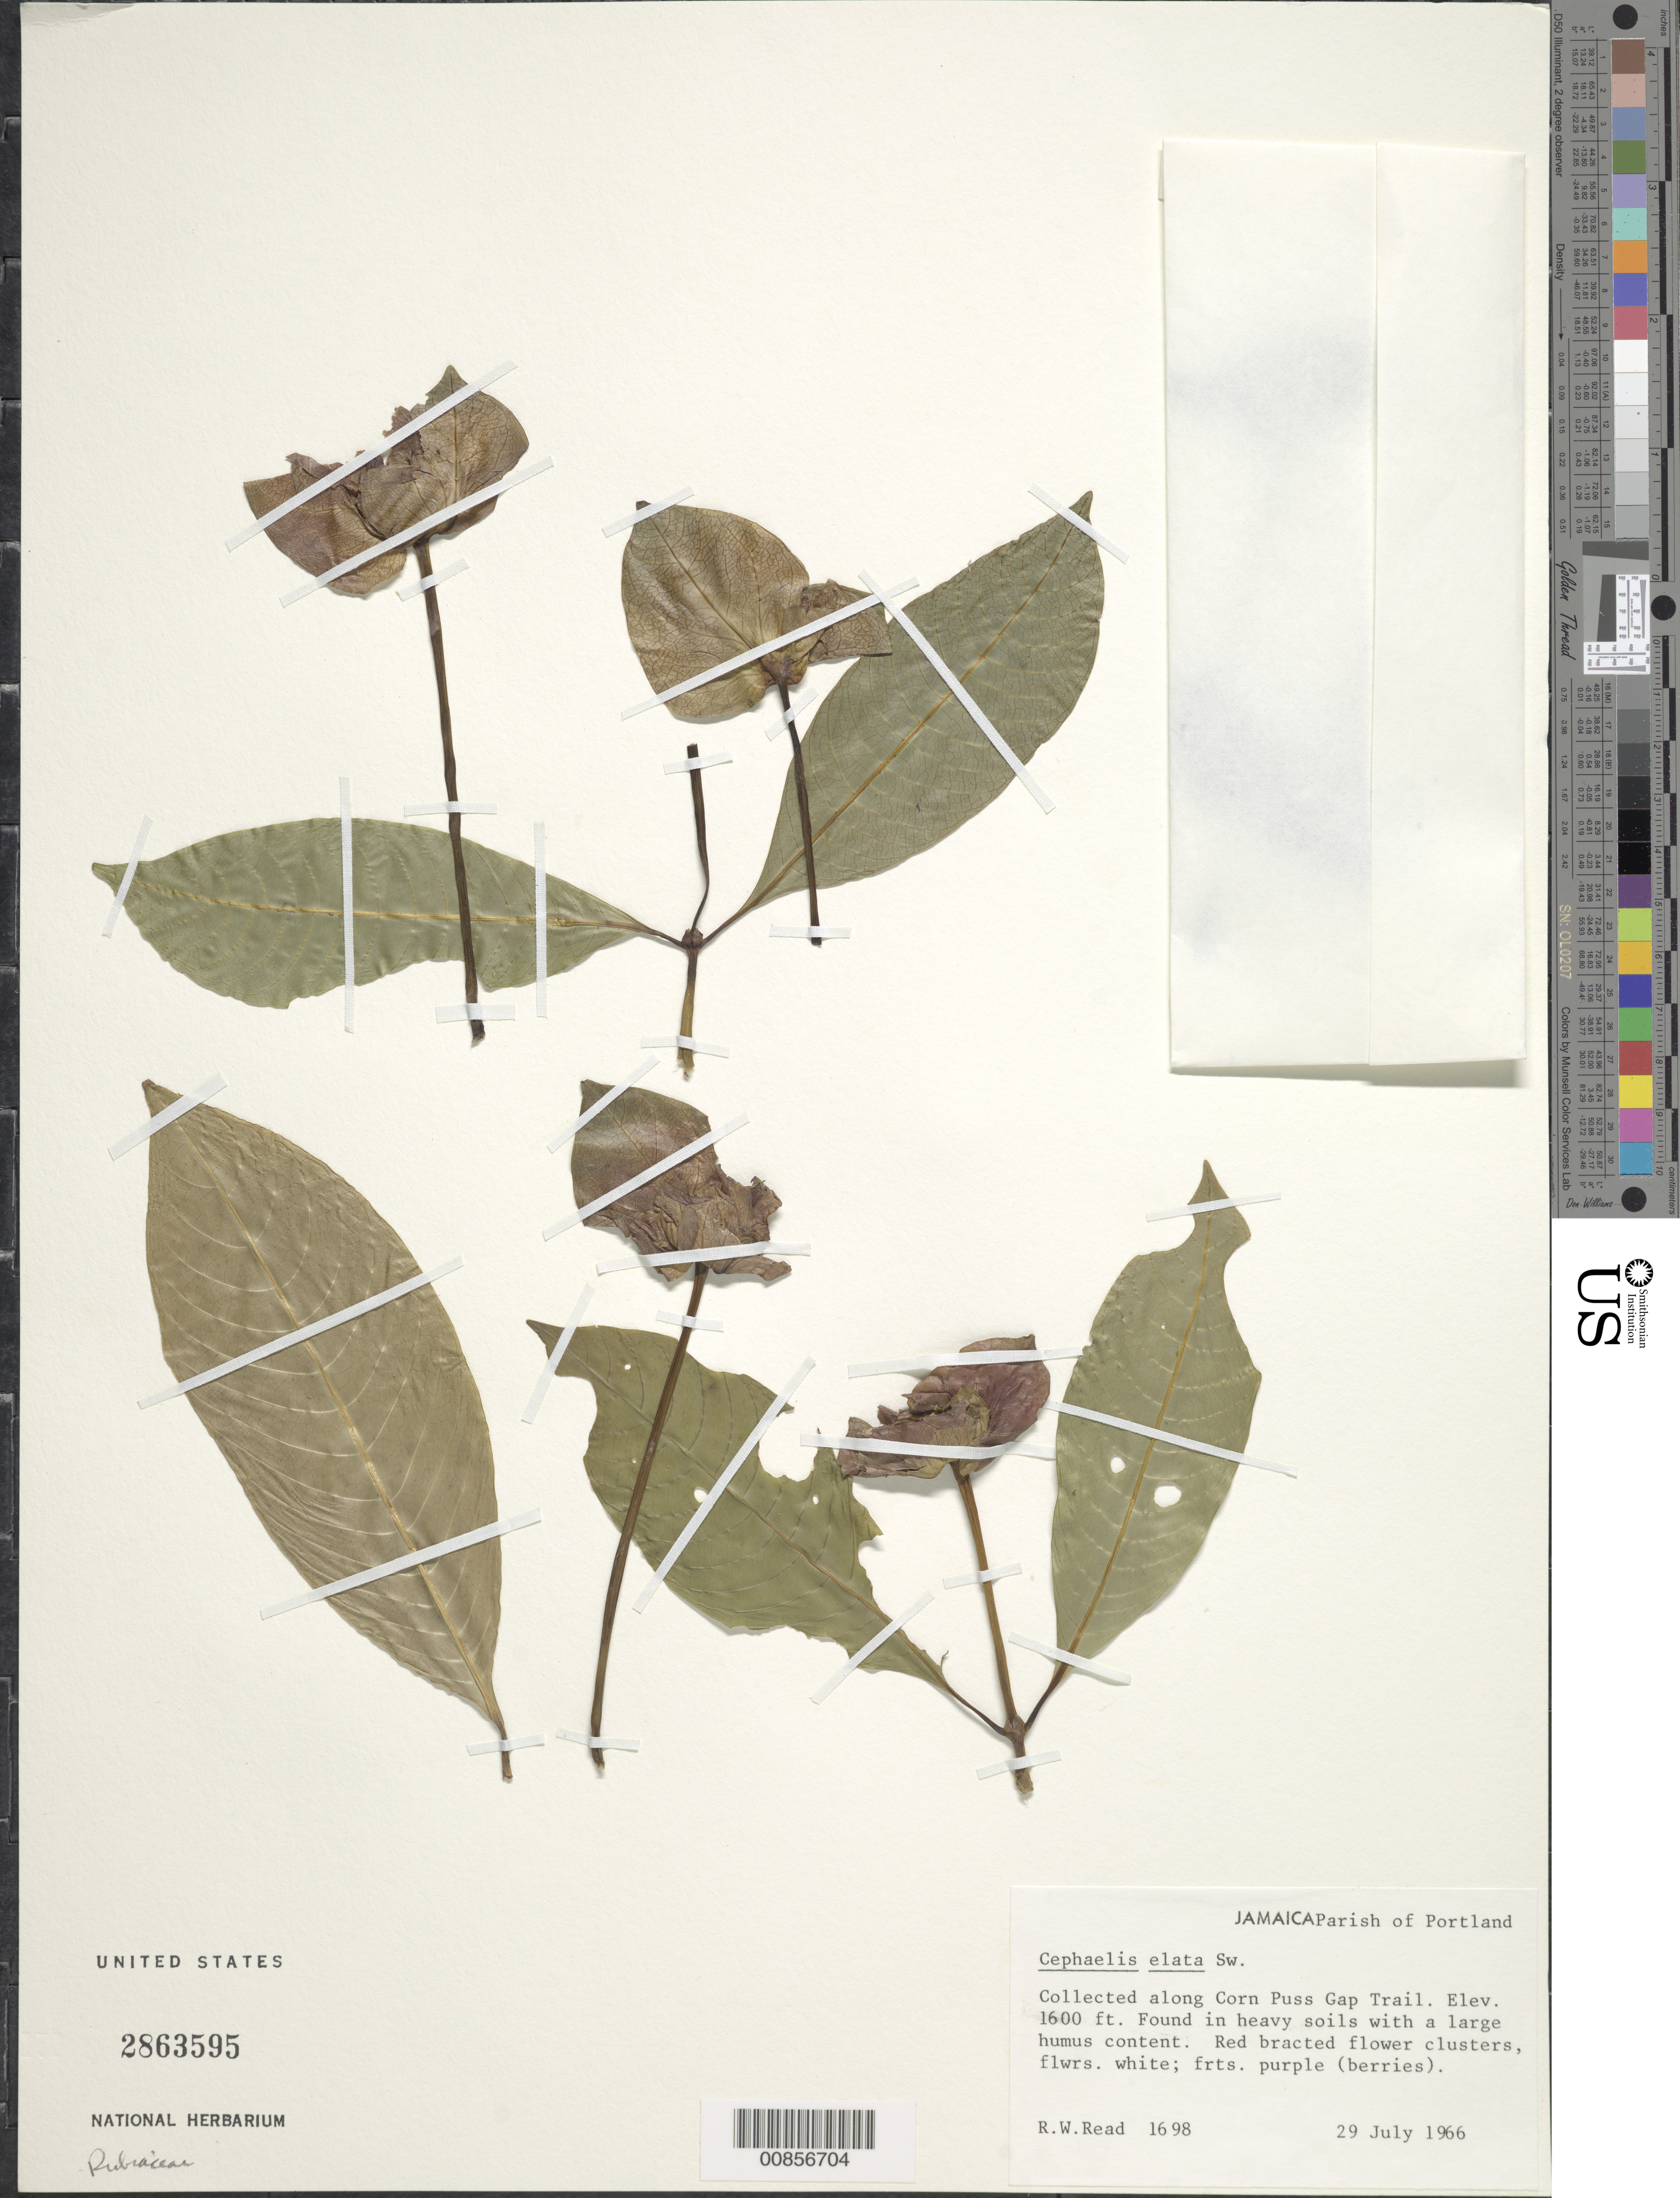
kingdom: Plantae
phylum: Tracheophyta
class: Magnoliopsida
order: Gentianales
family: Rubiaceae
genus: Psychotria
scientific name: Psychotria elata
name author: (Sw.) Hammel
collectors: R. W. Read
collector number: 1698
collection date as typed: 29 Jul 1966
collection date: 1966-07-29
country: Jamaica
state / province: Portland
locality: Along Corn Puss Gap Trail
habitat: Along mountain trail, in heavy soils with a large humus content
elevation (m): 488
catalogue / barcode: US 2863595